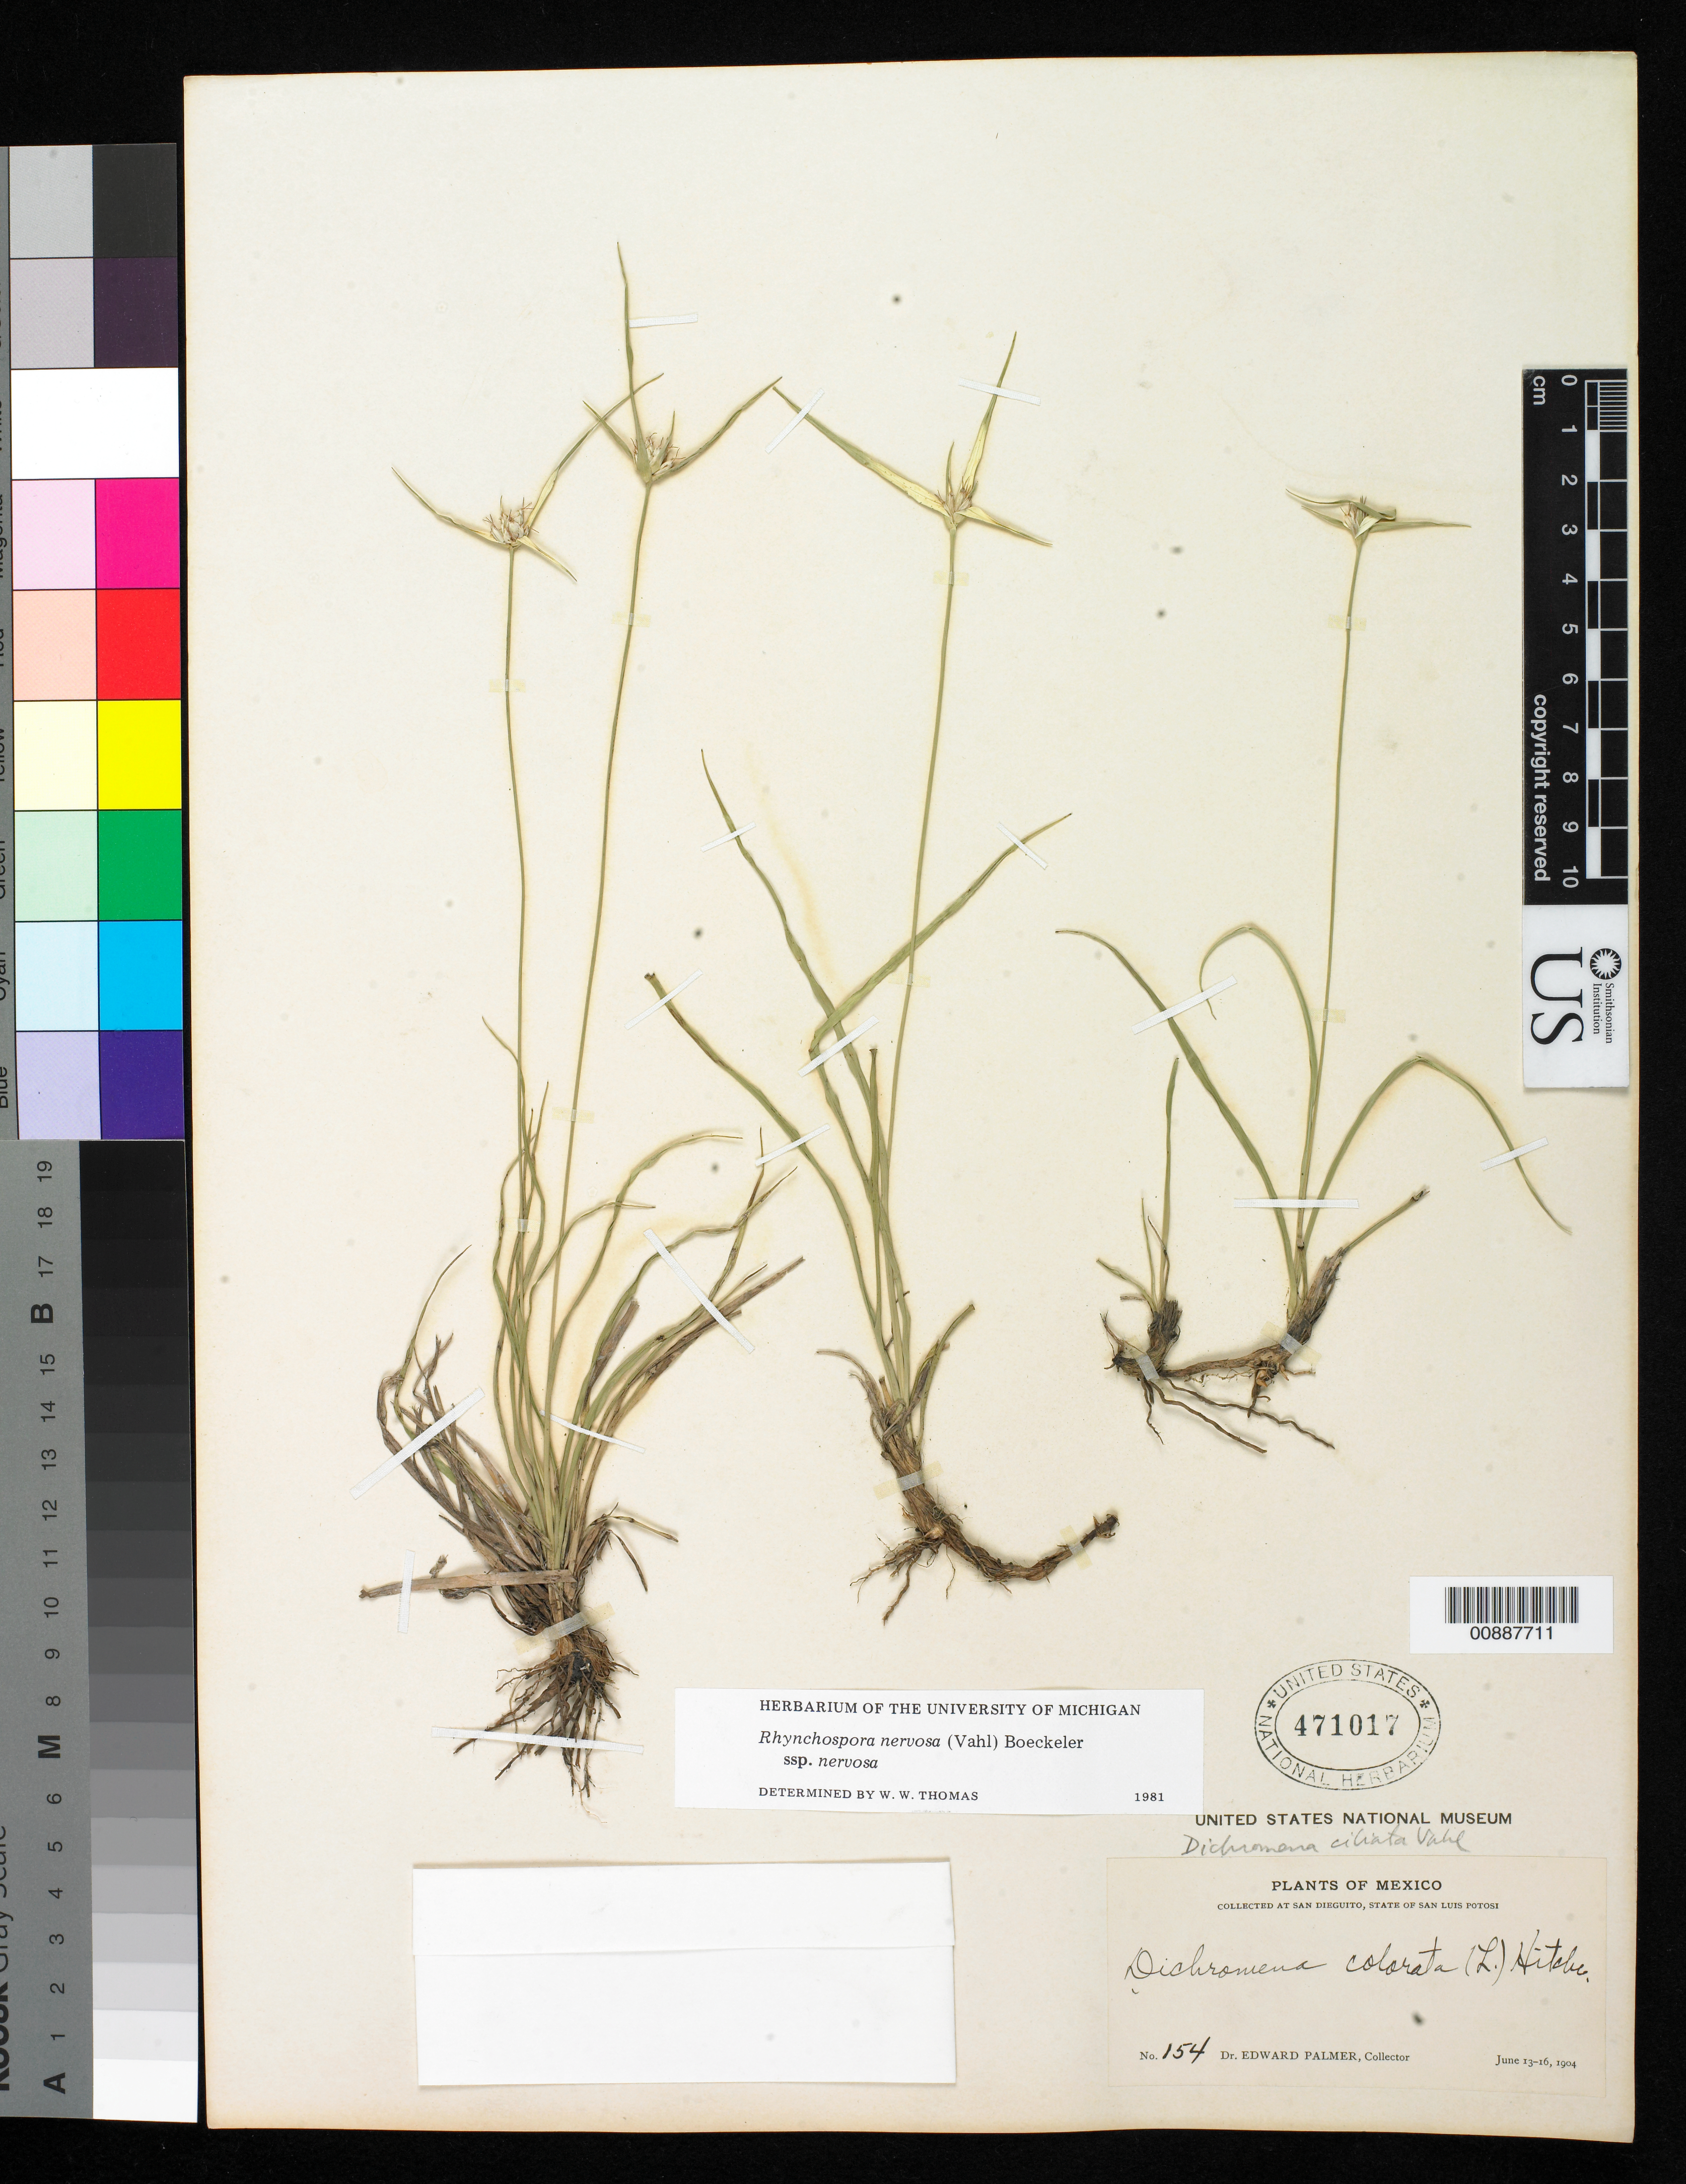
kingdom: Plantae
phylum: Tracheophyta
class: Liliopsida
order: Poales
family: Cyperaceae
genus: Rhynchospora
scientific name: Rhynchospora nervosa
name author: (Vahl) Boeckeler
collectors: E. Palmer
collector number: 154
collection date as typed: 13 Jun 1906 to 16 Jun 1904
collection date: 1904-06-16/1906-06-13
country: Mexico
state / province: San Luis Potosí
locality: San Dieguito, San Luis Potosí.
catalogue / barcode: US 471017